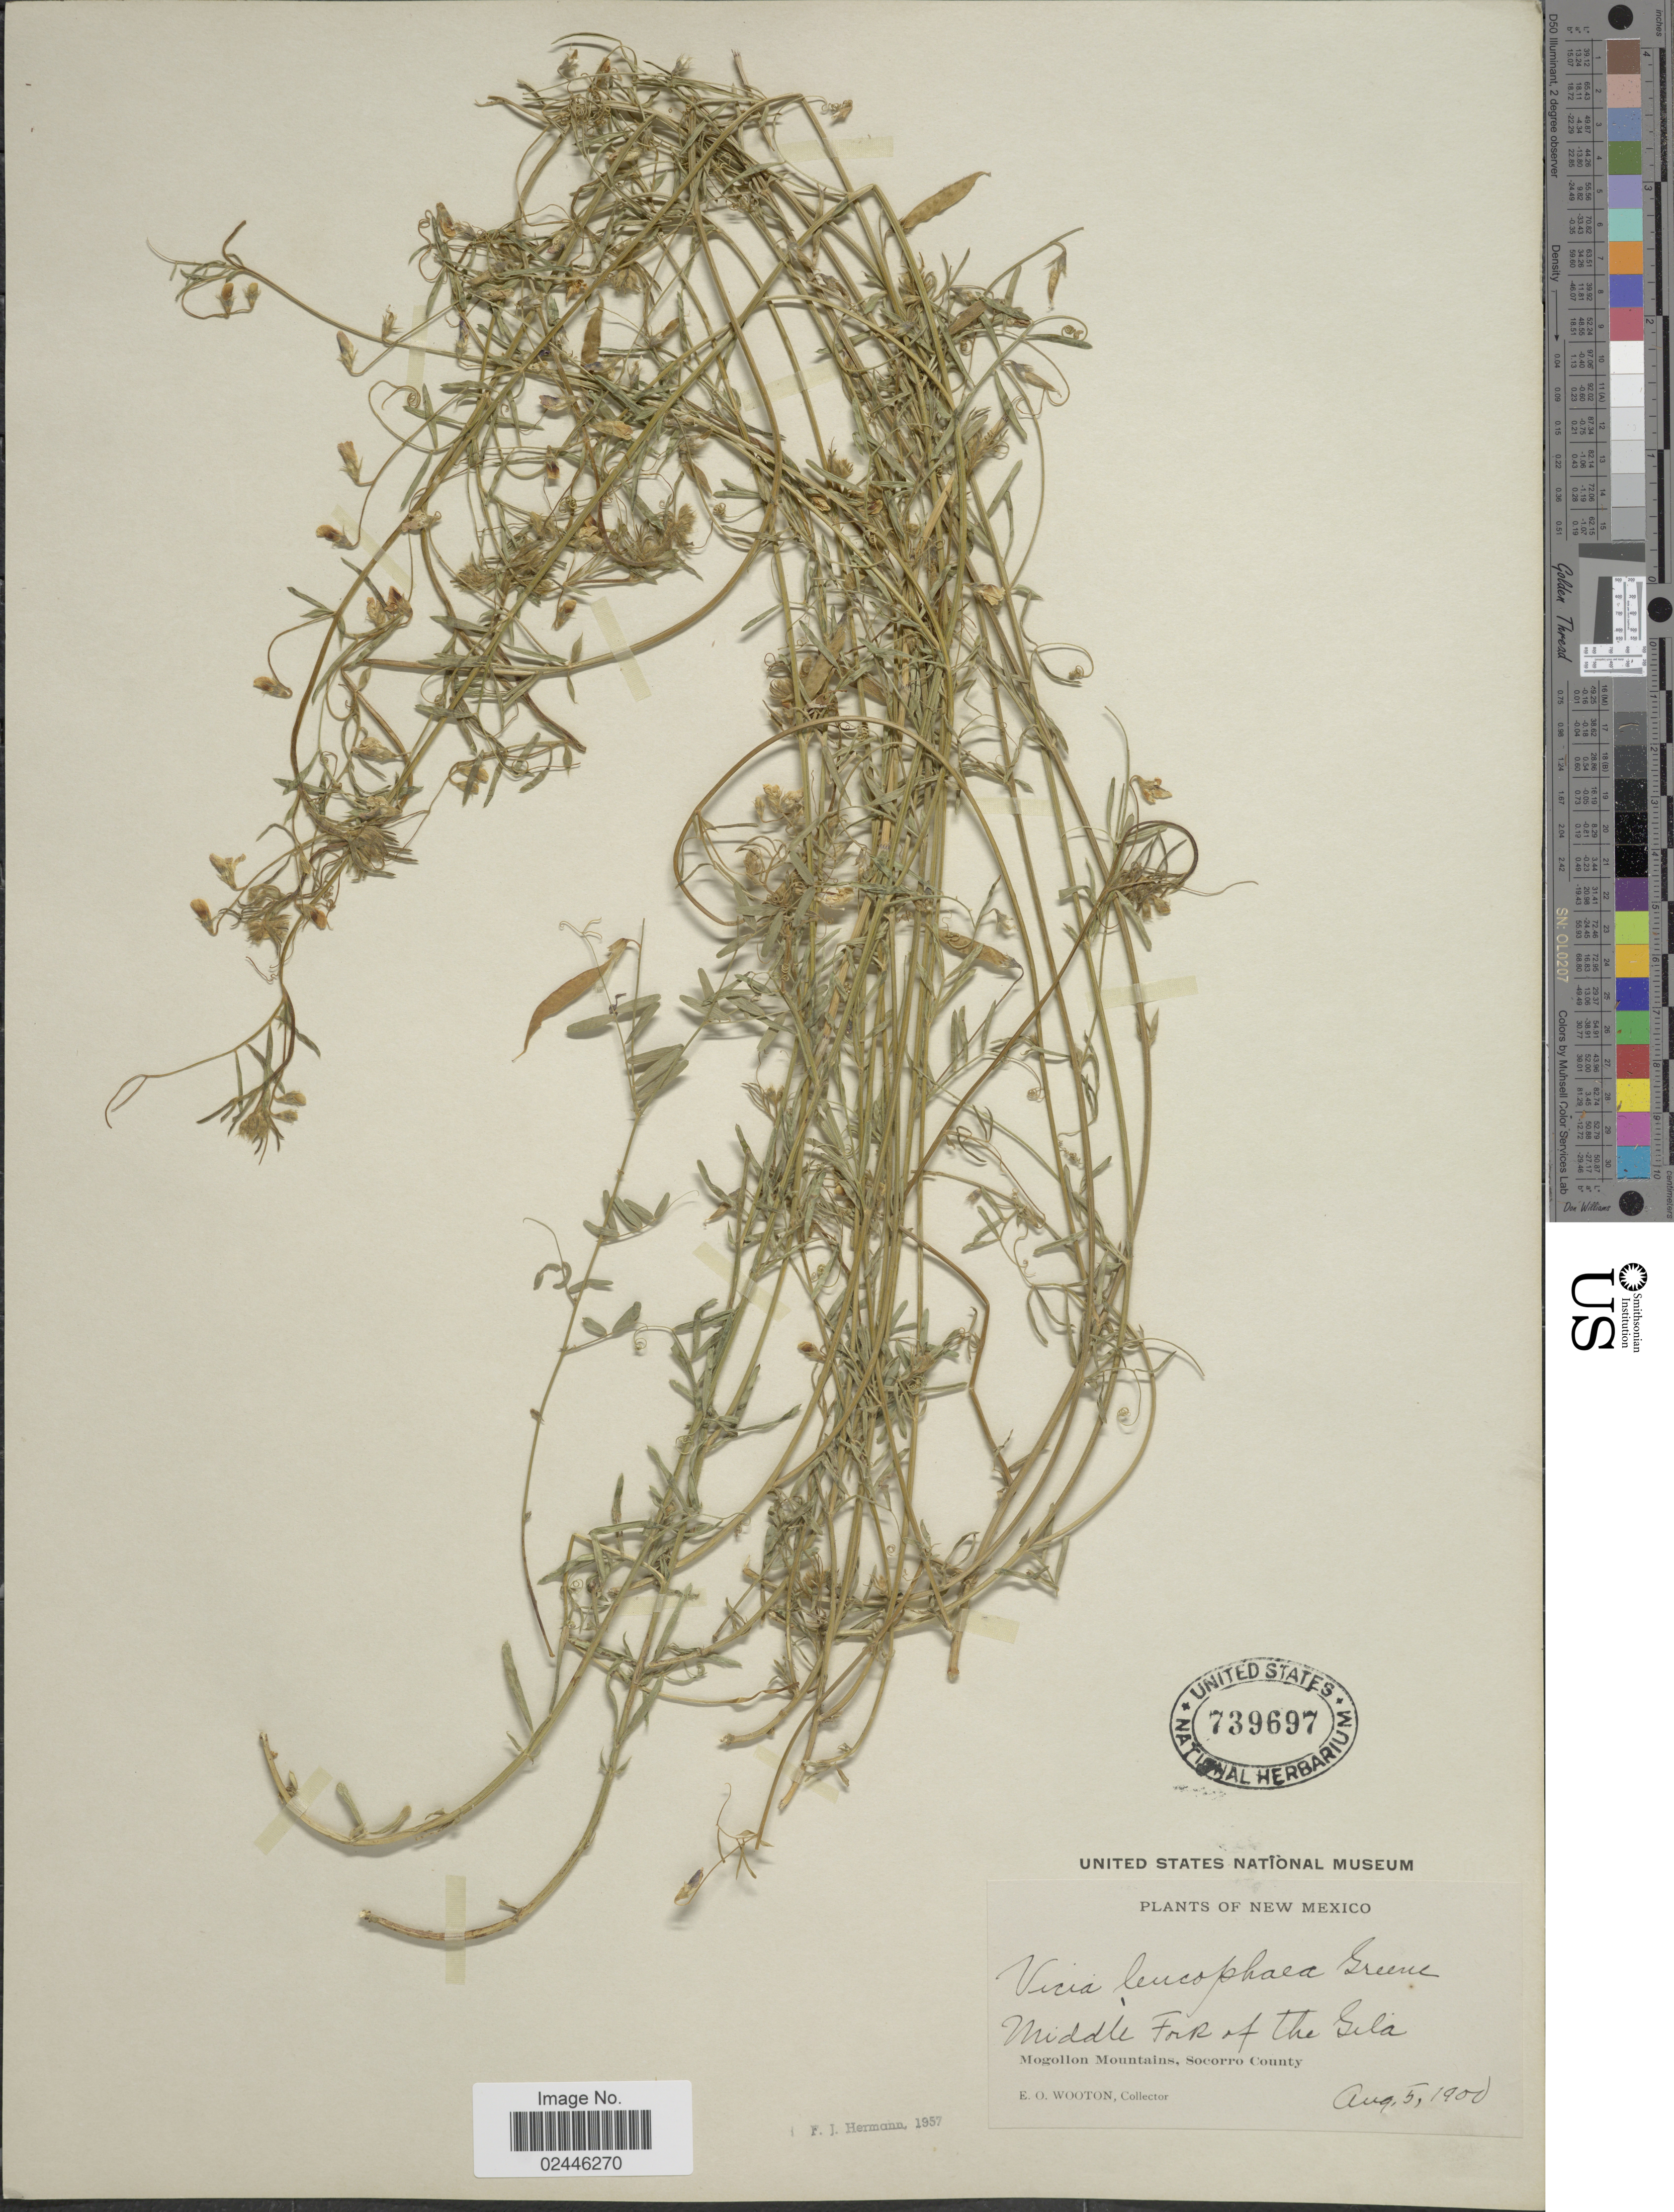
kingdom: Plantae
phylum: Tracheophyta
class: Magnoliopsida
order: Fabales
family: Fabaceae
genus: Vicia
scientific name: Vicia leucophaea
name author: Greene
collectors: E. O. Wooton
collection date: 1900-08-05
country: United States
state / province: New Mexico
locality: Middle Fork of the Gila. Mogollon Mountains, Socorro County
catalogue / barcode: US 739697